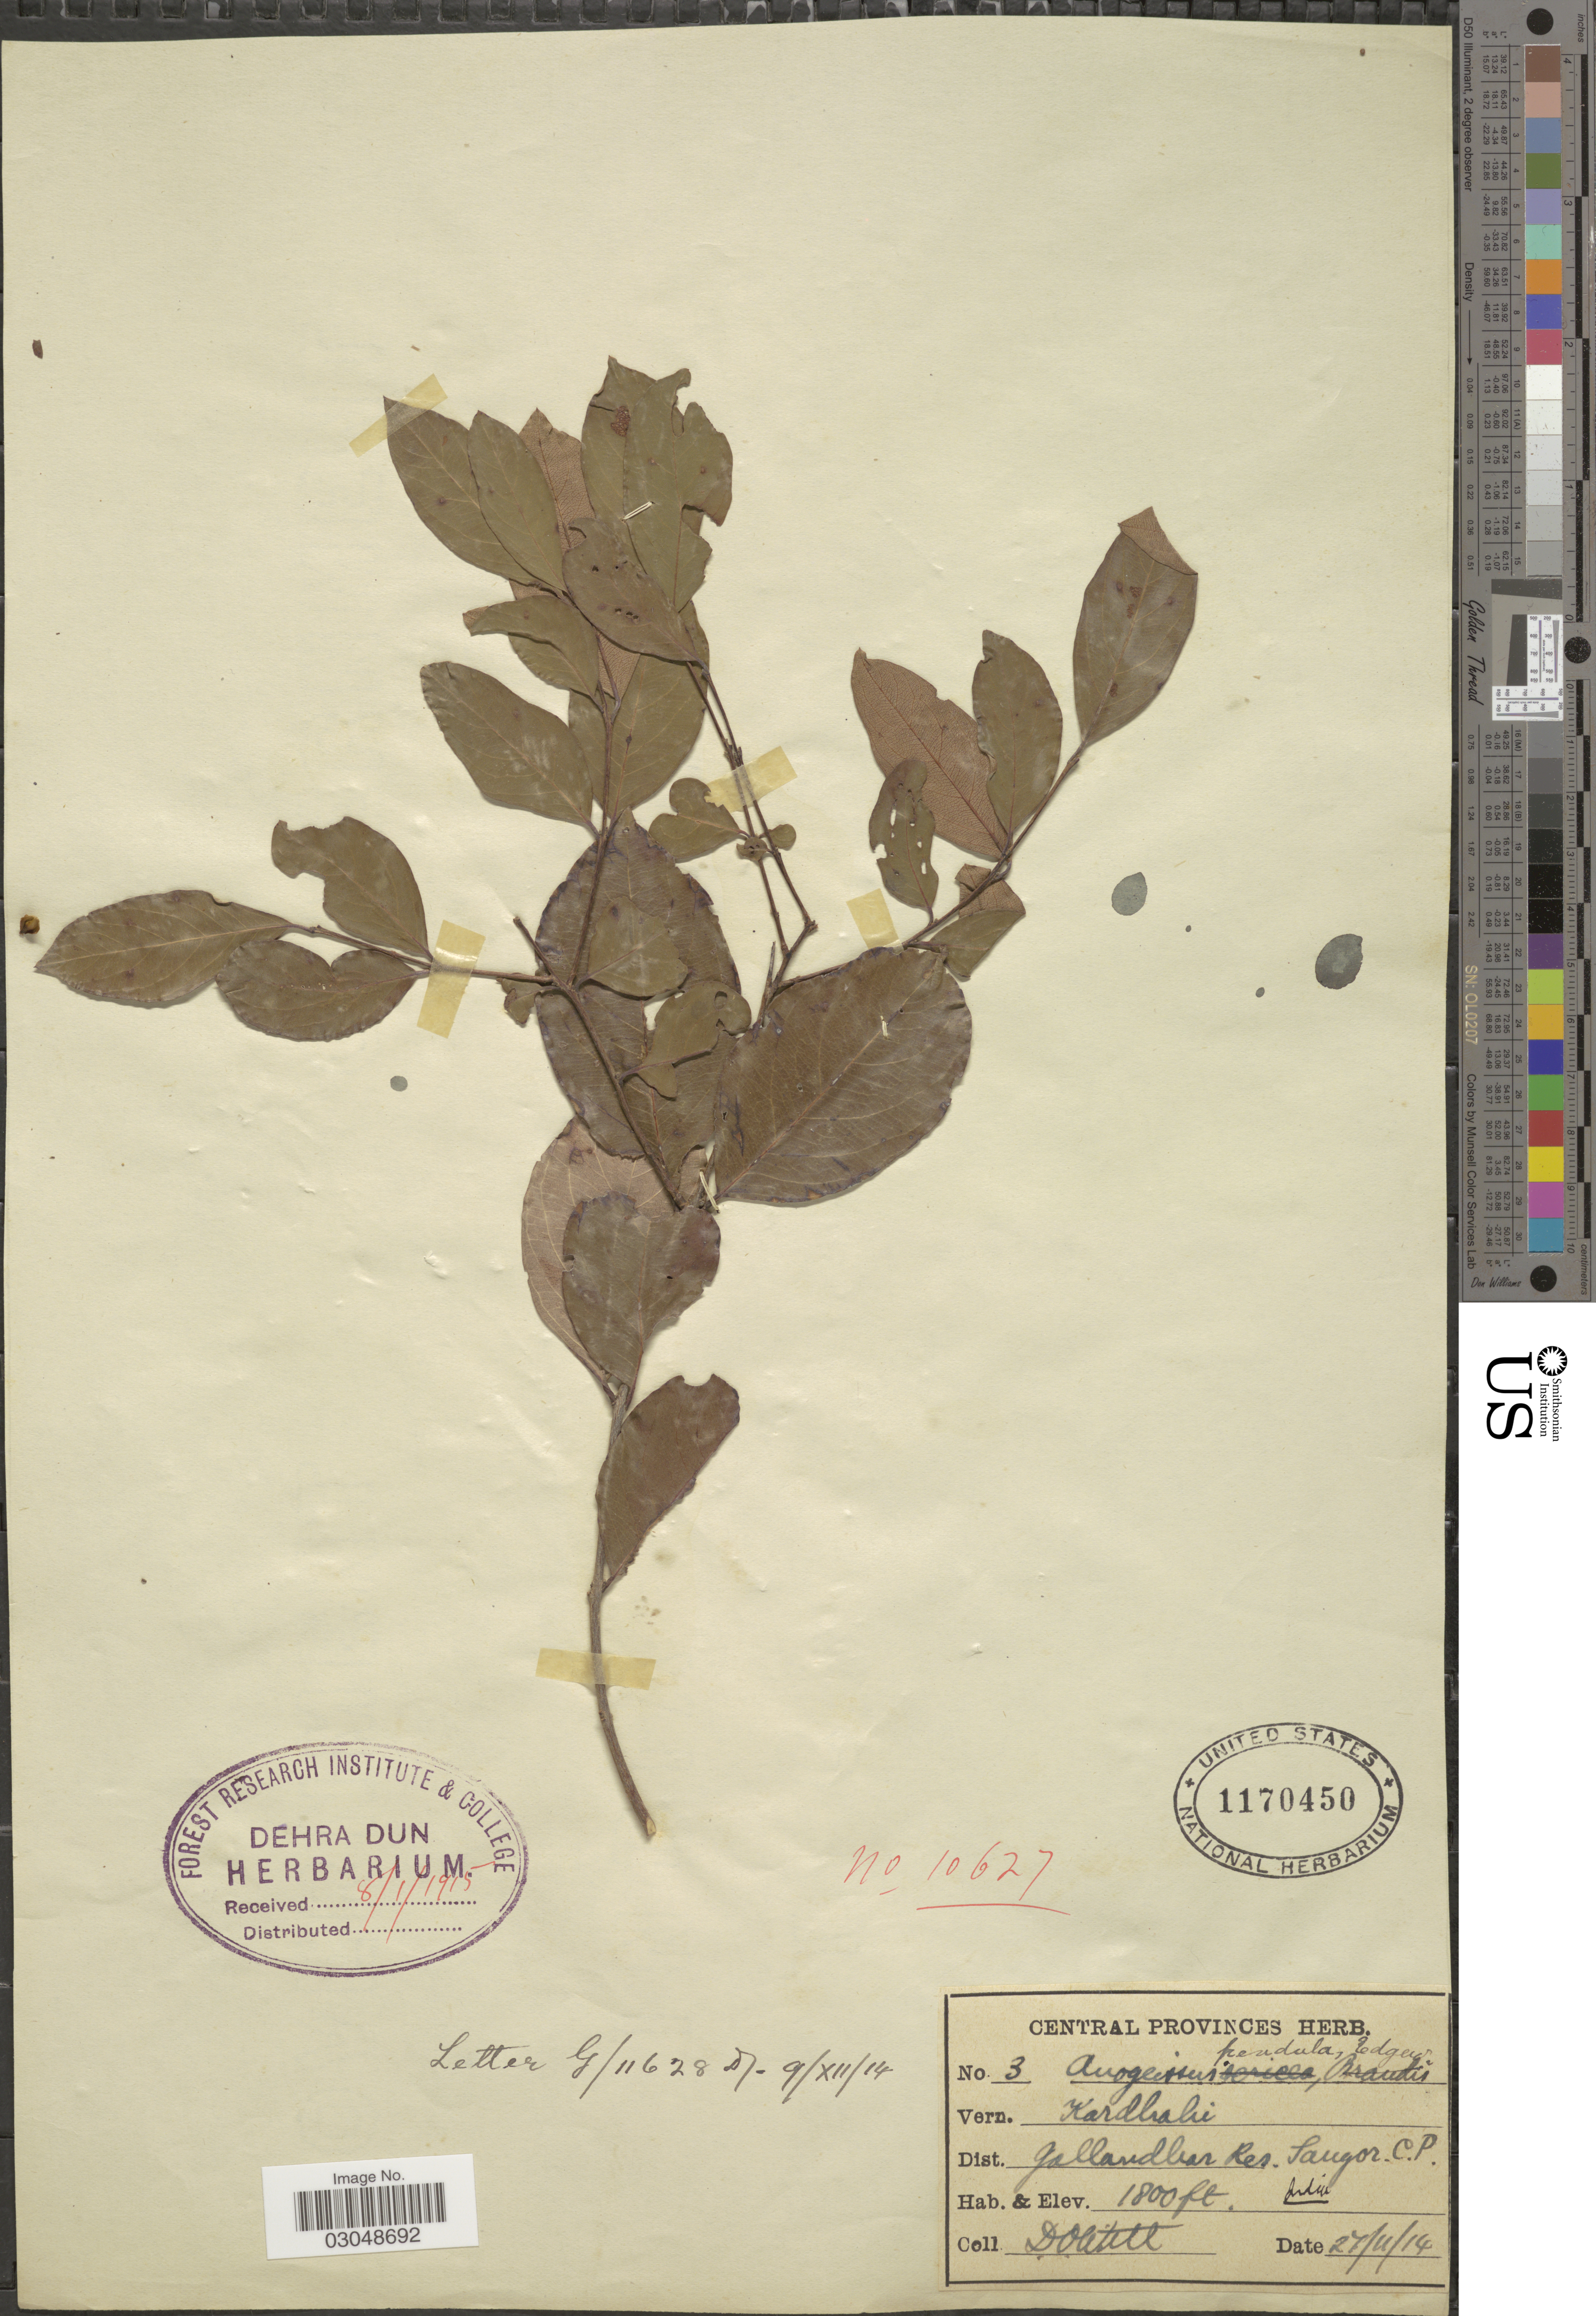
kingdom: Plantae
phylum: Tracheophyta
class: Magnoliopsida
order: Myrtales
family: Combretaceae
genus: Anogeissus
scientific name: Anogeissus pendula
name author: Edgew.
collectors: D. Witt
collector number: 3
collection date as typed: Transcribed d/m/y: 27/11/14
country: India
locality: Dist. Gallandhar Res. Sangor C.P.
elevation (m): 549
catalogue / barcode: US 1170450